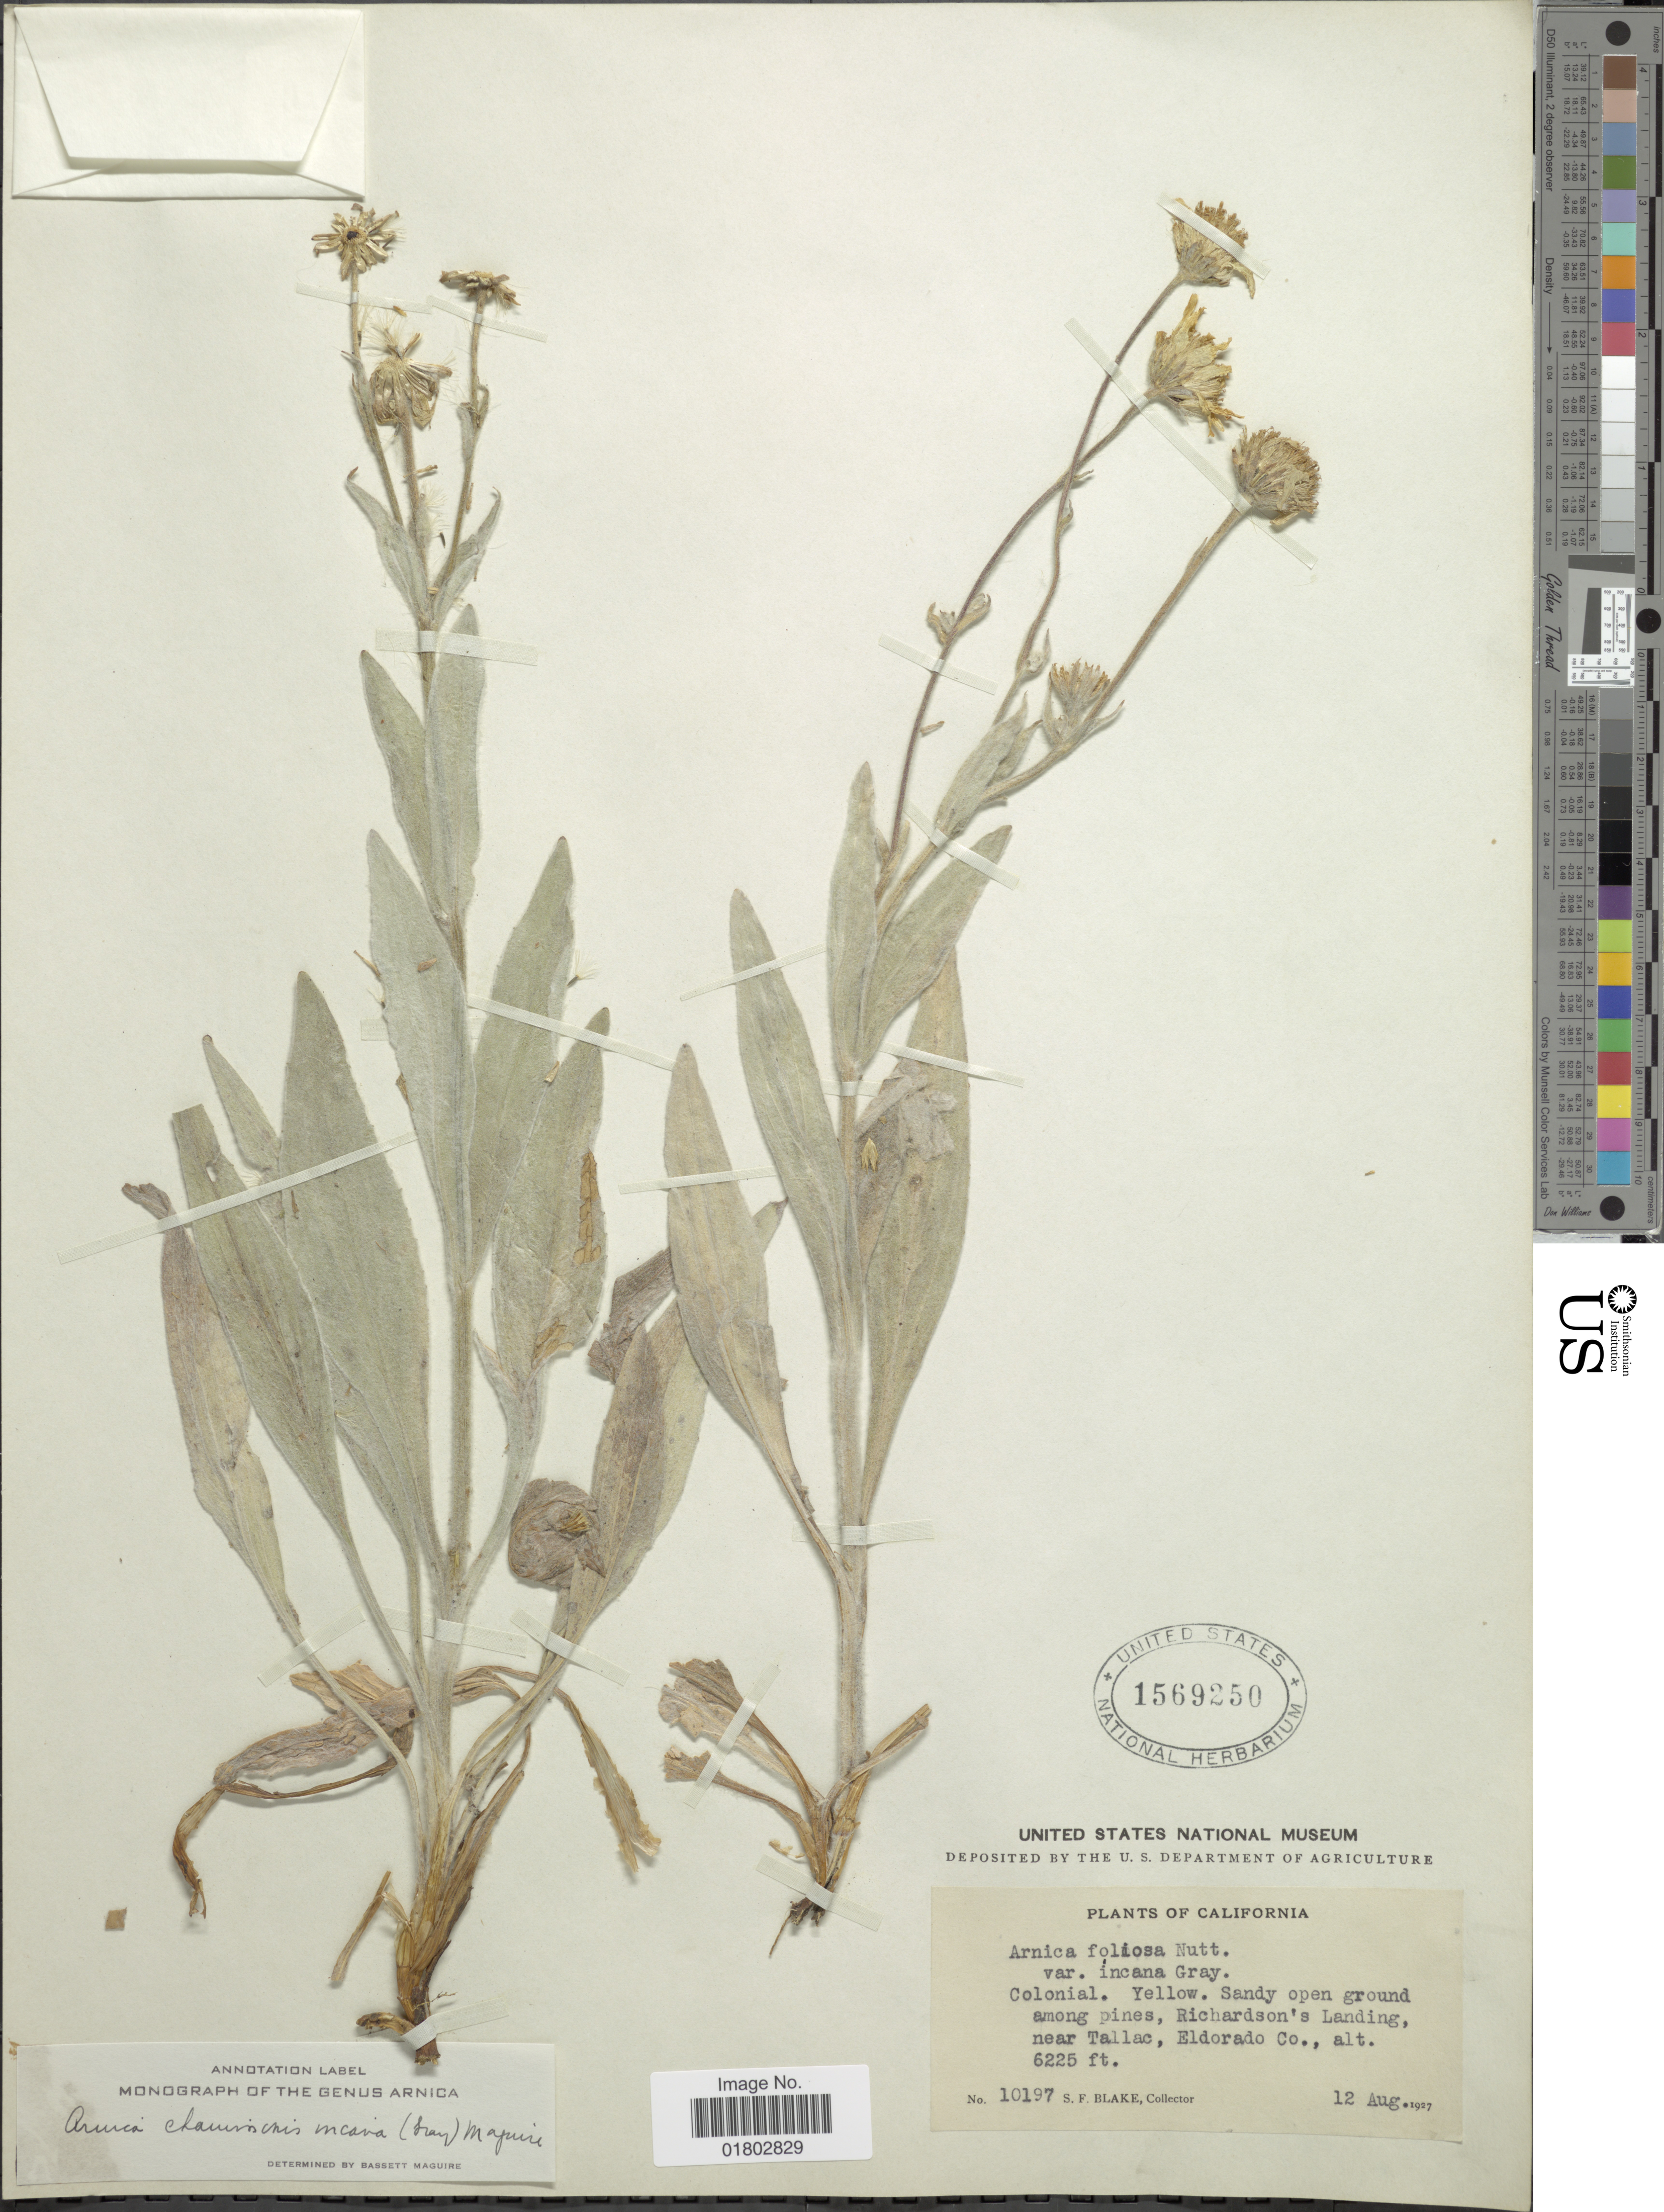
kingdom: Plantae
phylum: Tracheophyta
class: Magnoliopsida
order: Asterales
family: Asteraceae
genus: Arnica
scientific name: Arnica chamissonis subsp. incana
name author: (A. Gray) Maguire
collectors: S. Blake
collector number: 10197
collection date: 1927-08-12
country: United States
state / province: California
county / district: El Dorado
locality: Sandy open ground among pines, Richardson's Lamding, near Tallac, Eldorado Co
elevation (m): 1897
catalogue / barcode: US 1569250